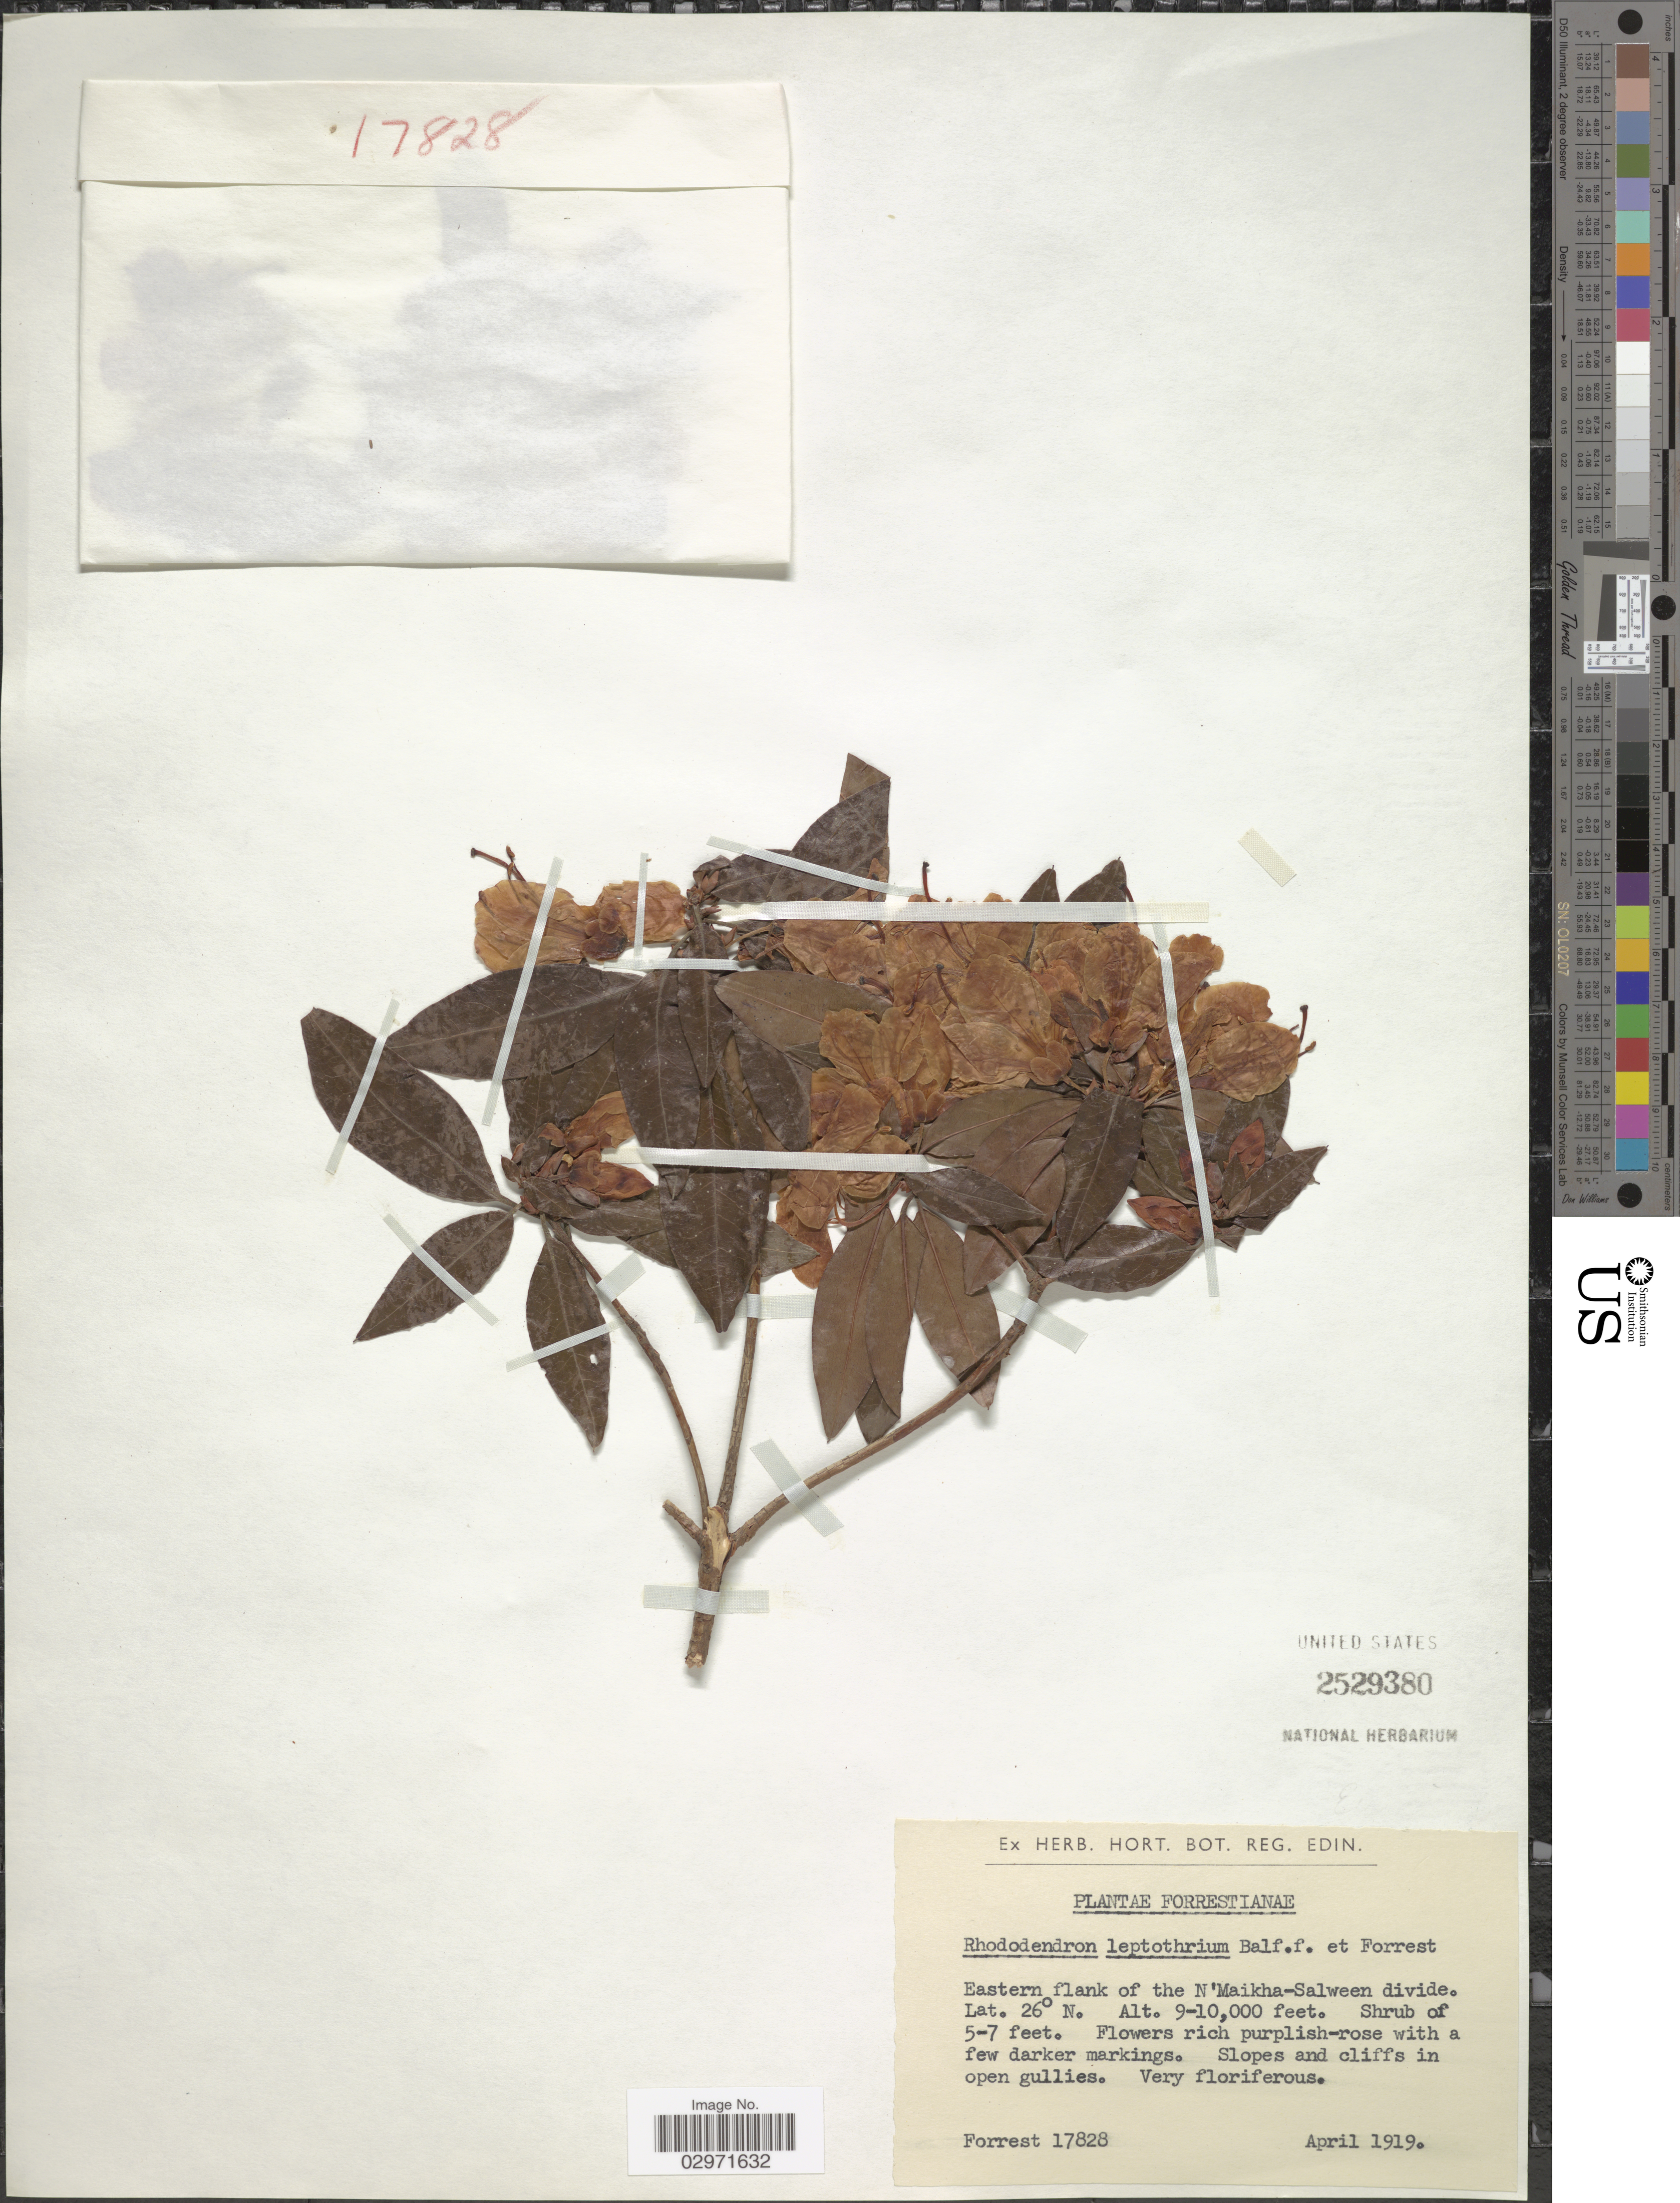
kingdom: Plantae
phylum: Tracheophyta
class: Magnoliopsida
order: Ericales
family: Ericaceae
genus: Rhododendron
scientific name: Rhododendron leptothrium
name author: Balf. f. & Forrest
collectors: -. Forrest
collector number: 17828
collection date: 1919-04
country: China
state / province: Yunnan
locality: Eastern flank of the N'Maikha-Salween divide.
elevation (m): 2743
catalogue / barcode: US 2529380